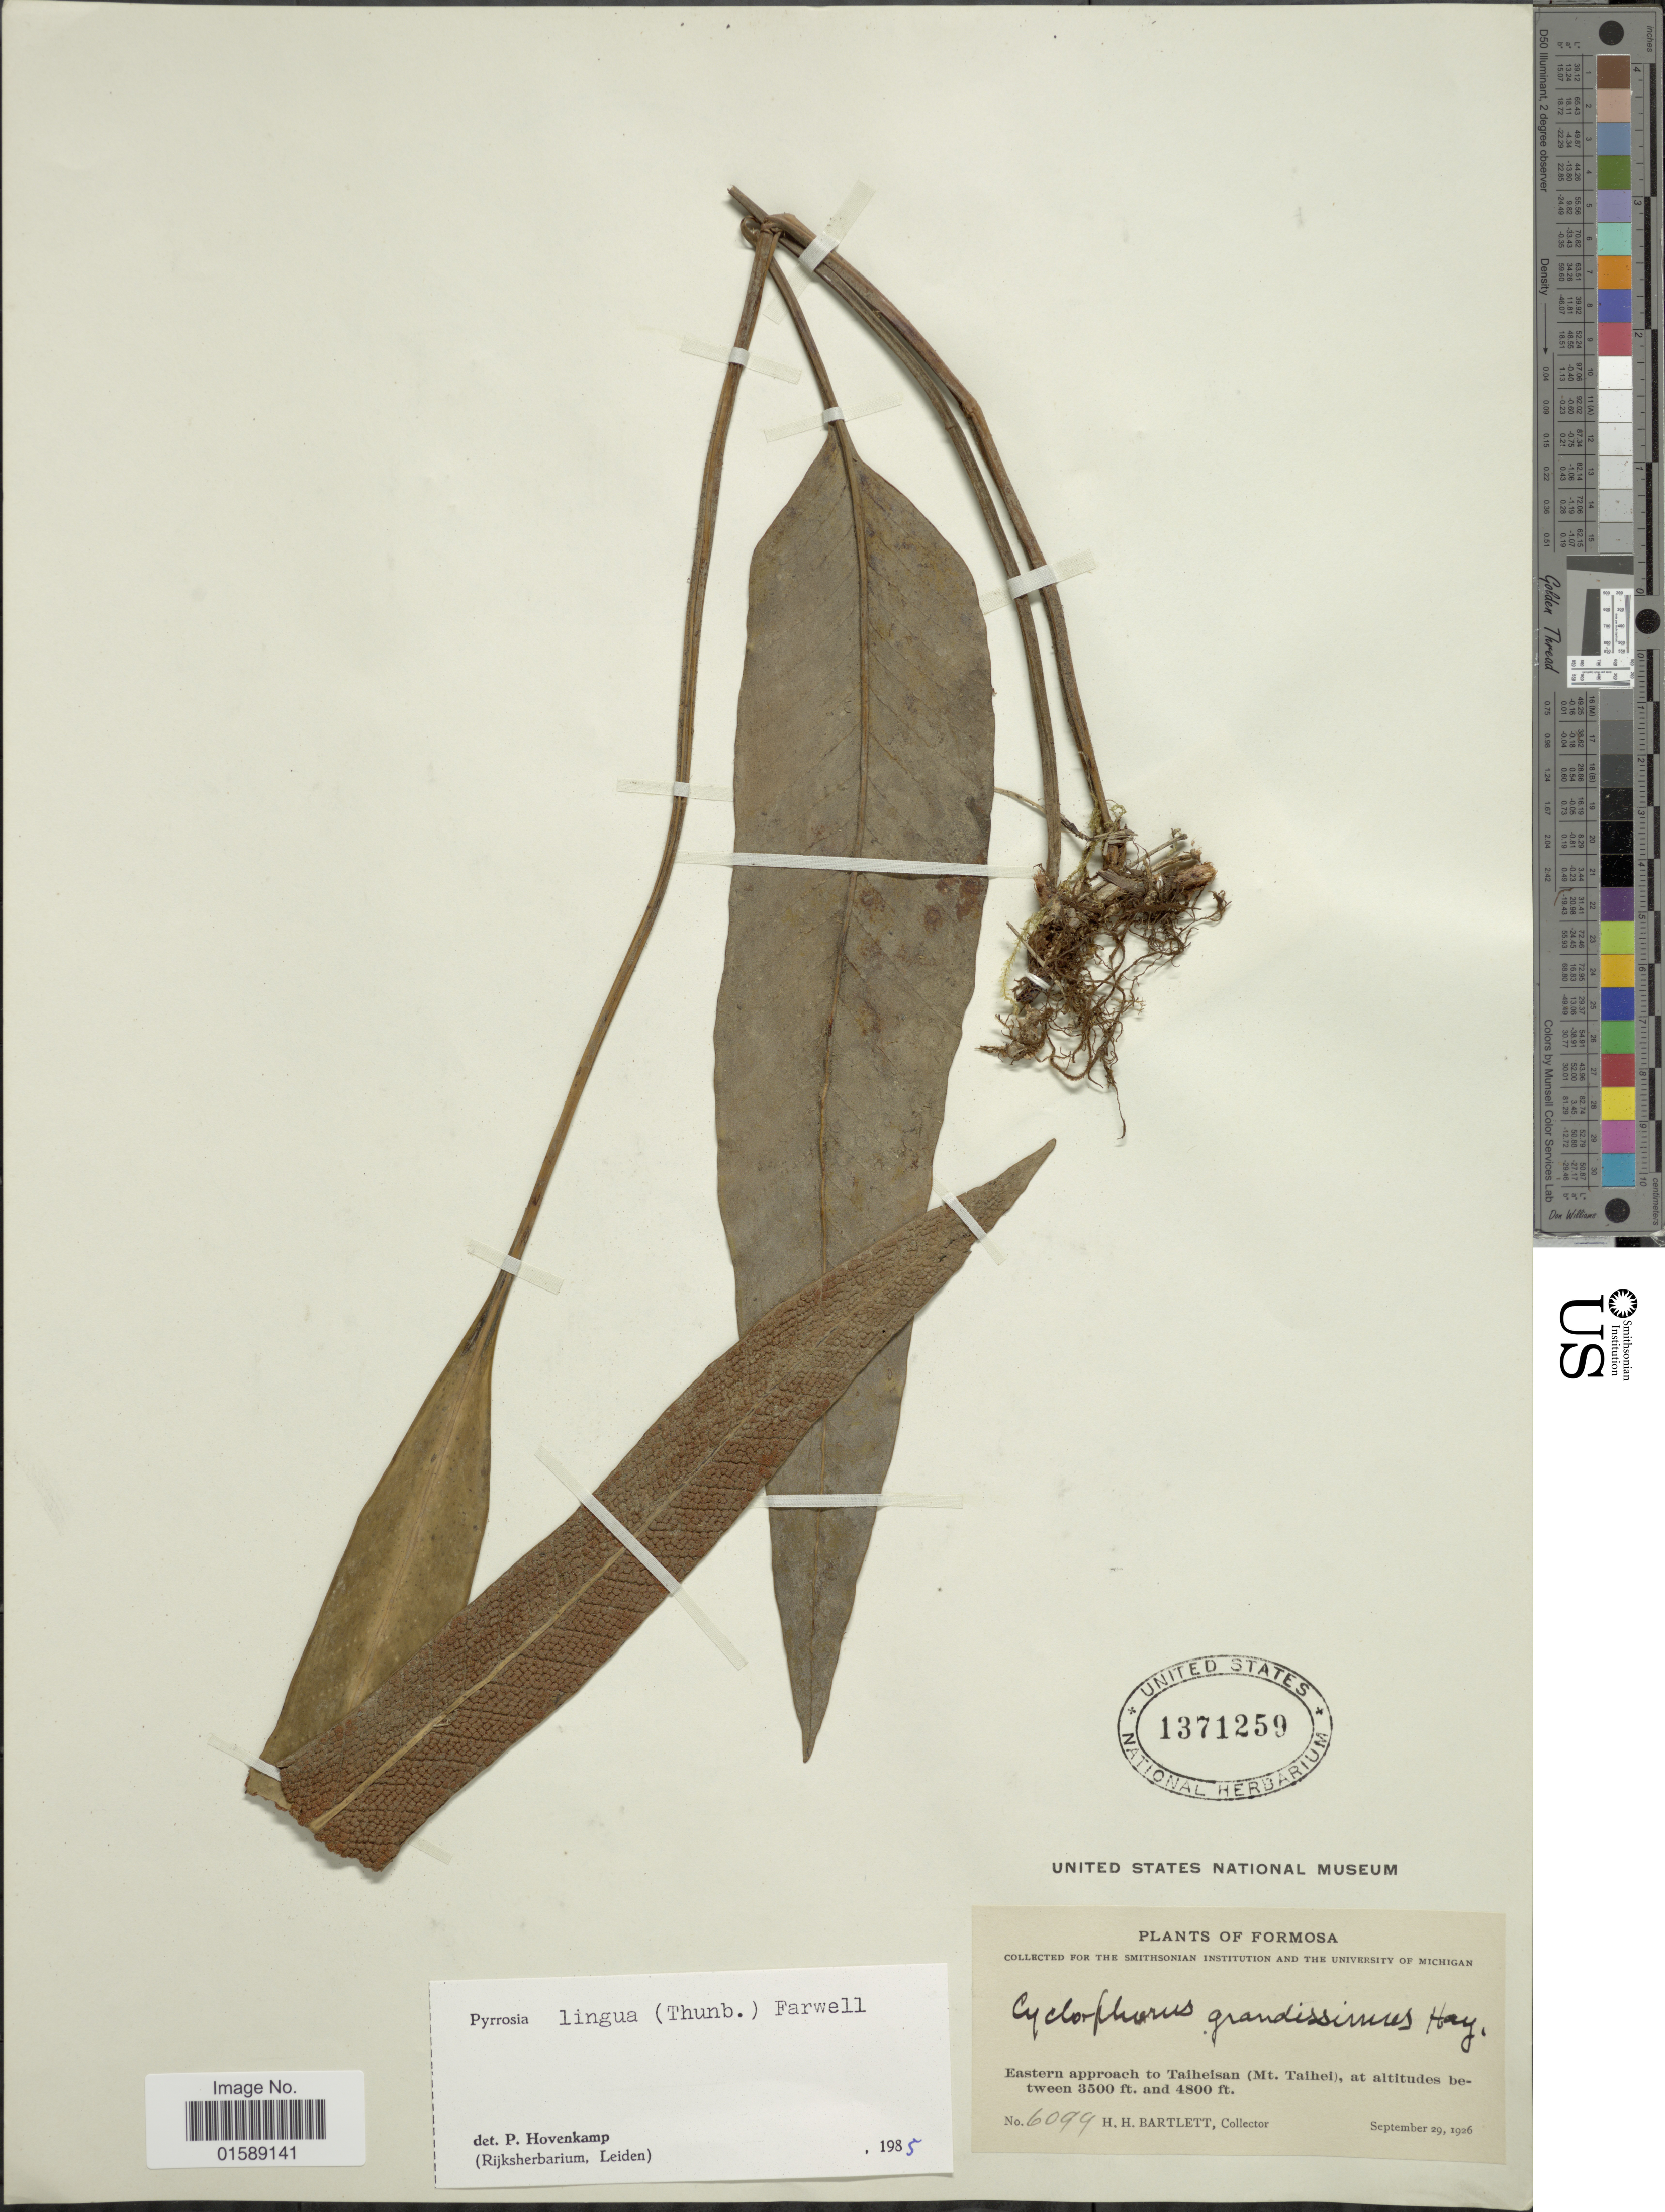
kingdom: Plantae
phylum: Tracheophyta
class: Polypodiopsida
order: Polypodiales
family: Polypodiaceae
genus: Pyrrosia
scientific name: Pyrrosia lingua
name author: (Thurb.) Farw.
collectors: H. H. Bartlett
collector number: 6099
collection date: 1926-09-29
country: Taiwan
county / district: Yilan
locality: Formosa. Eastern approach to Taiheisan (Mt. Taihei)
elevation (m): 1067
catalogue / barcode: US 1371259